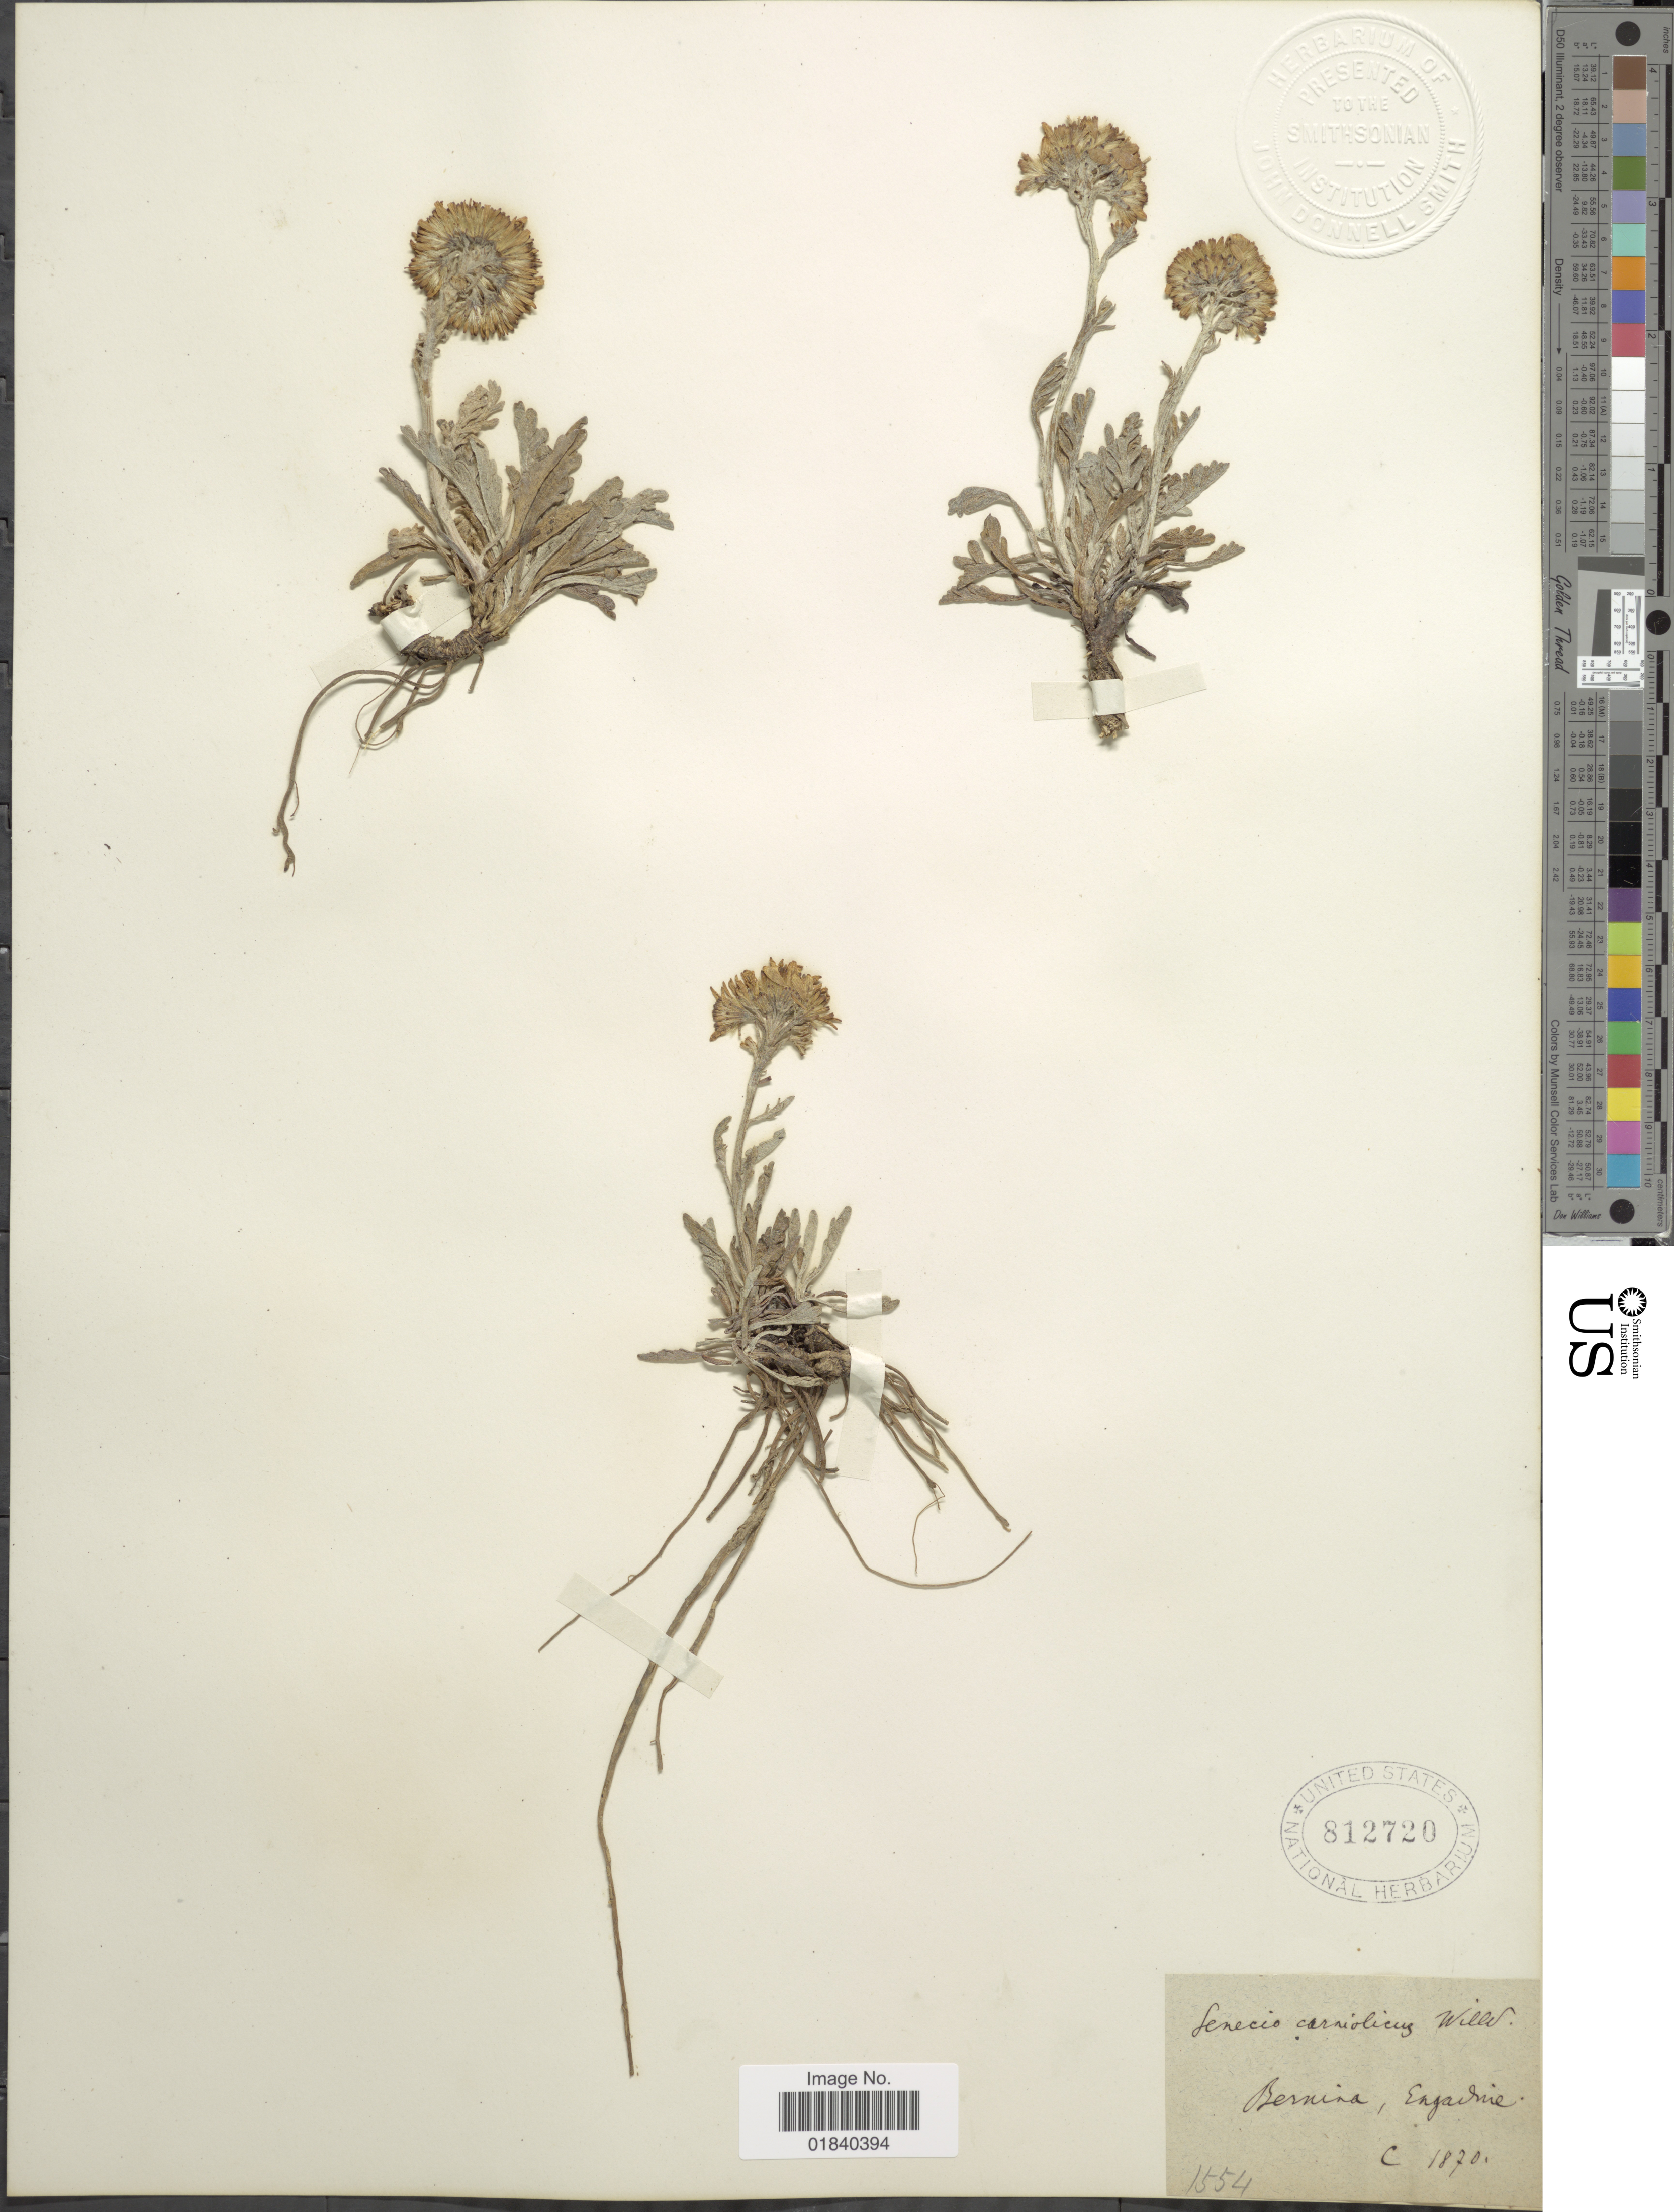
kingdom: Plantae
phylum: Tracheophyta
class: Magnoliopsida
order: Asterales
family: Asteraceae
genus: Jacobaea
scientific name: Jacobaea incana subsp. carniolica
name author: (Willd.) B. Nord. & Greuter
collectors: C.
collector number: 1554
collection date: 1870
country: Switzerland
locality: Bernina, Engadine.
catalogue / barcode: US 812720